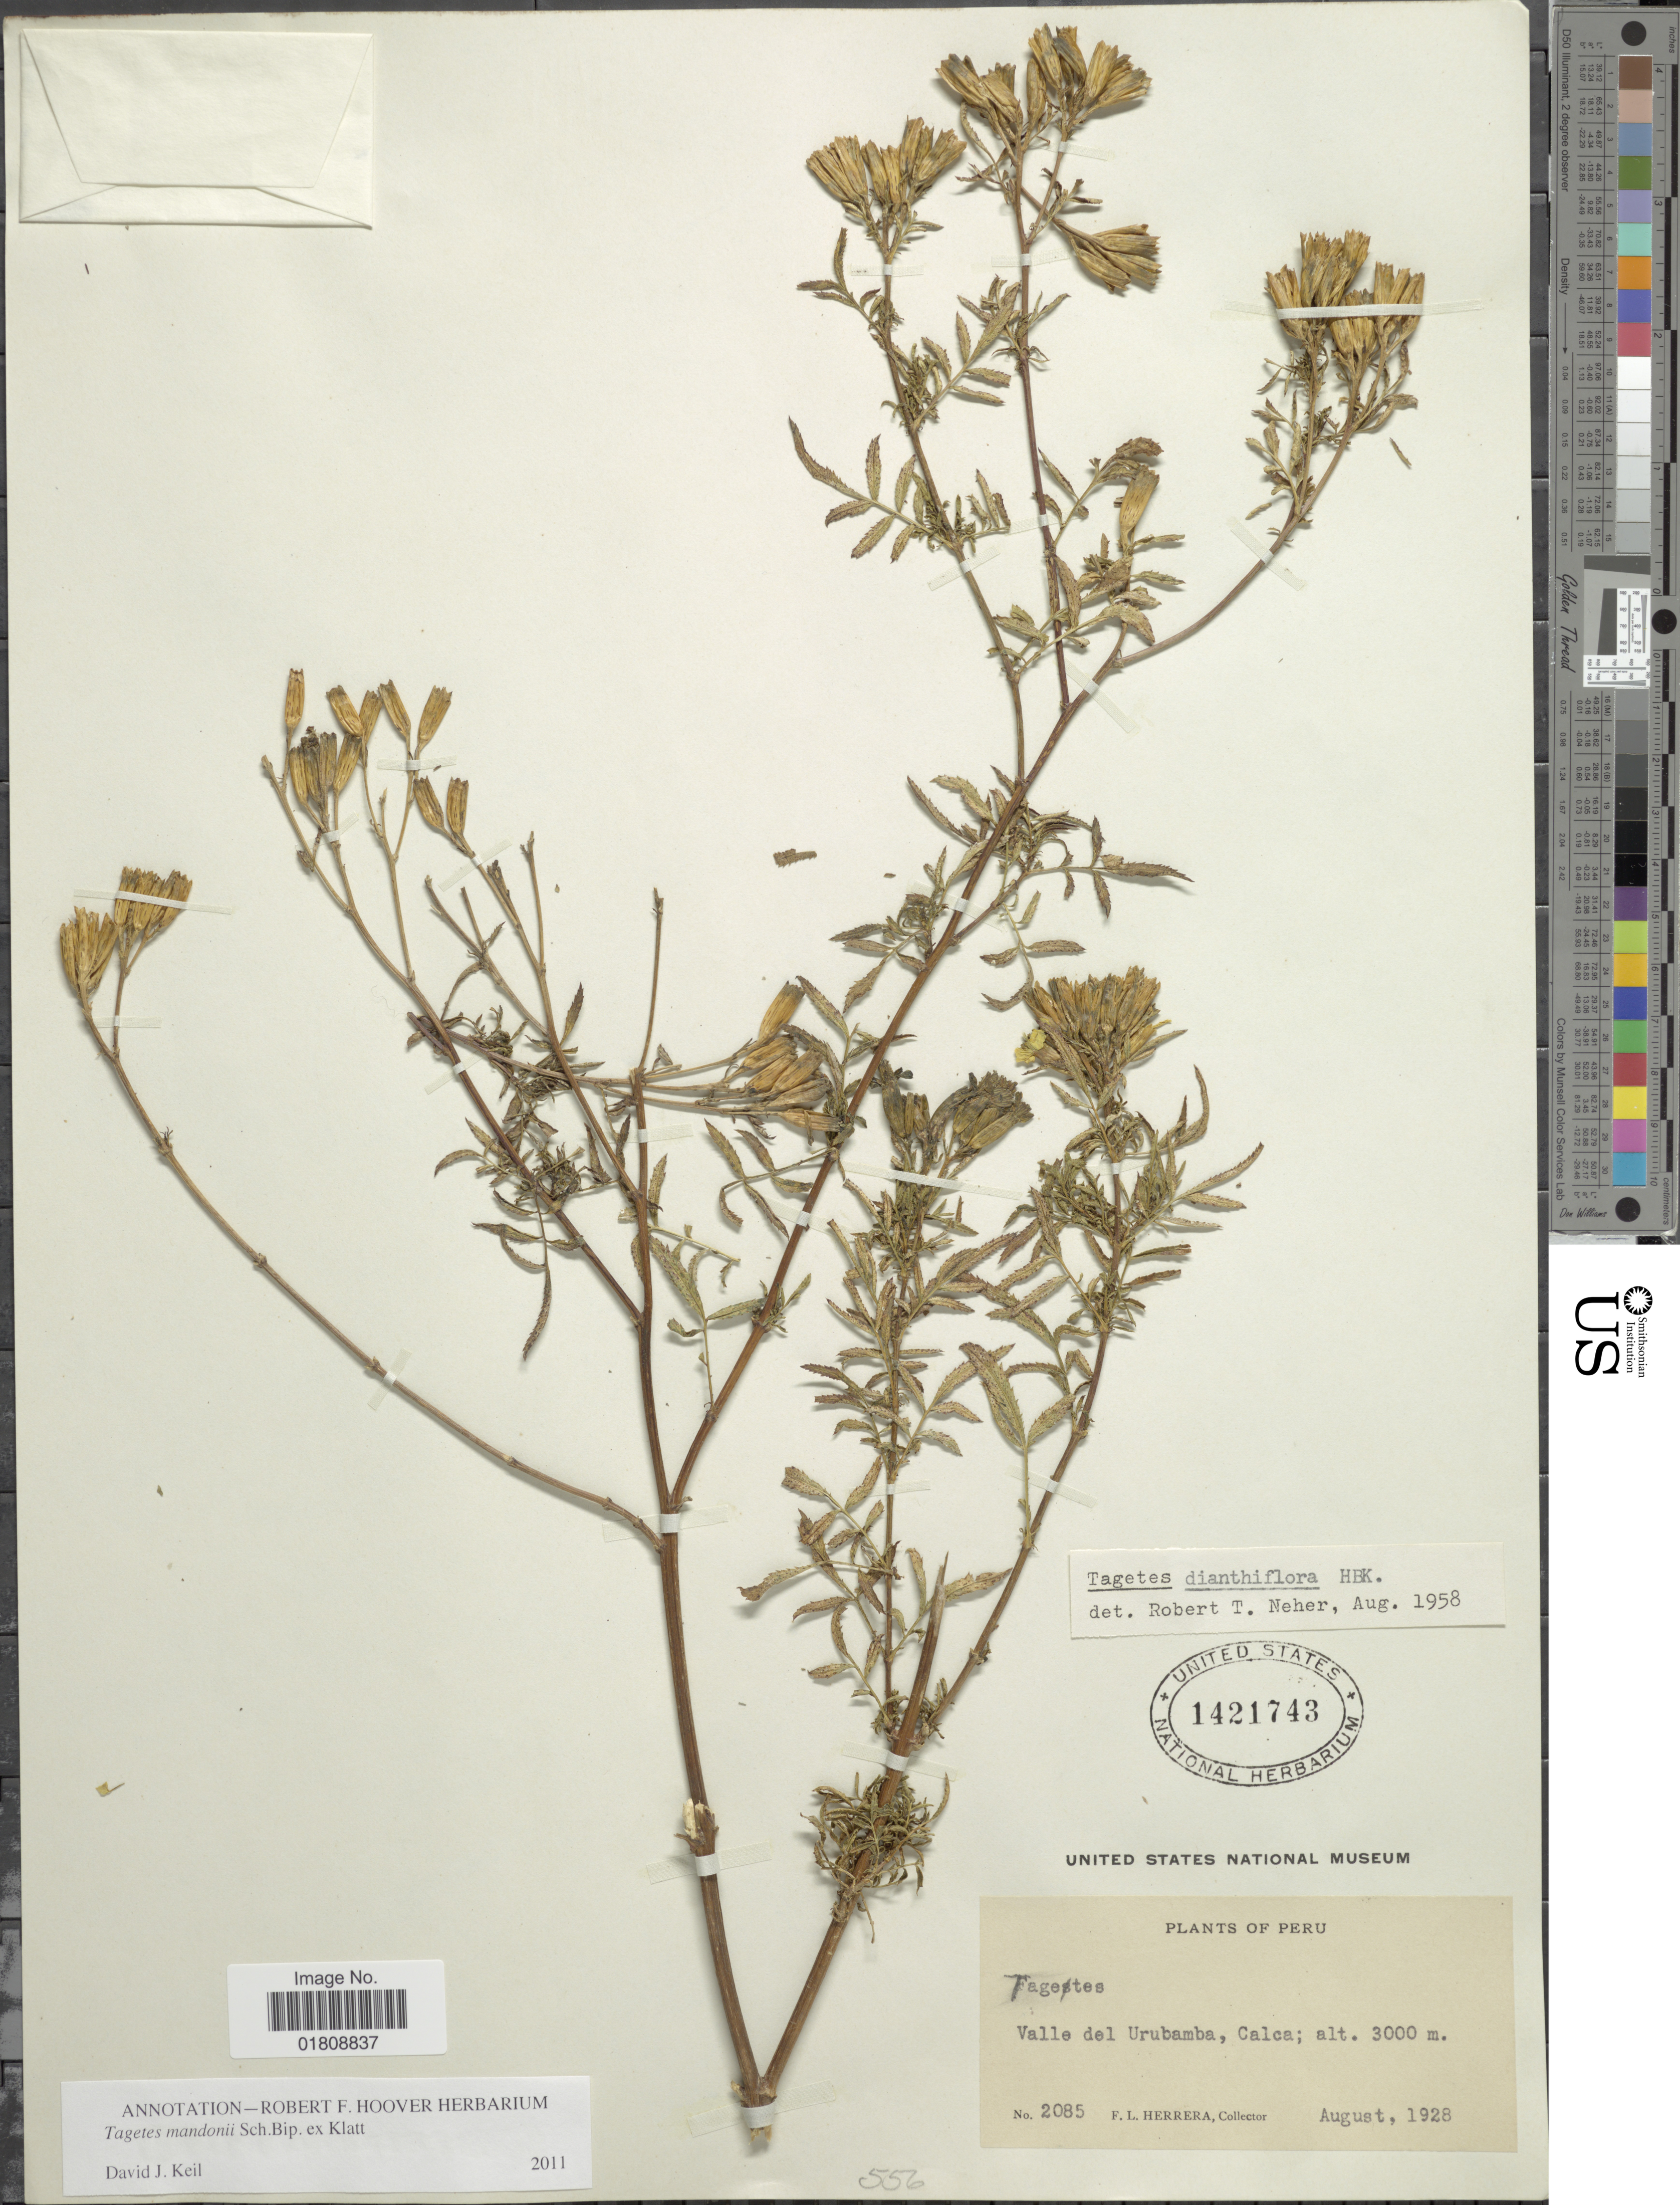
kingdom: Plantae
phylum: Tracheophyta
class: Magnoliopsida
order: Asterales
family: Asteraceae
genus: Tagetes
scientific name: Tagetes mandonii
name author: Sch. Bip. ex Klatt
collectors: F. L. Herrera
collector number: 2085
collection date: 1928-08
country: Peru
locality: Valle del Urubamba, Calca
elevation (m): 3000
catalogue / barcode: US 1421743